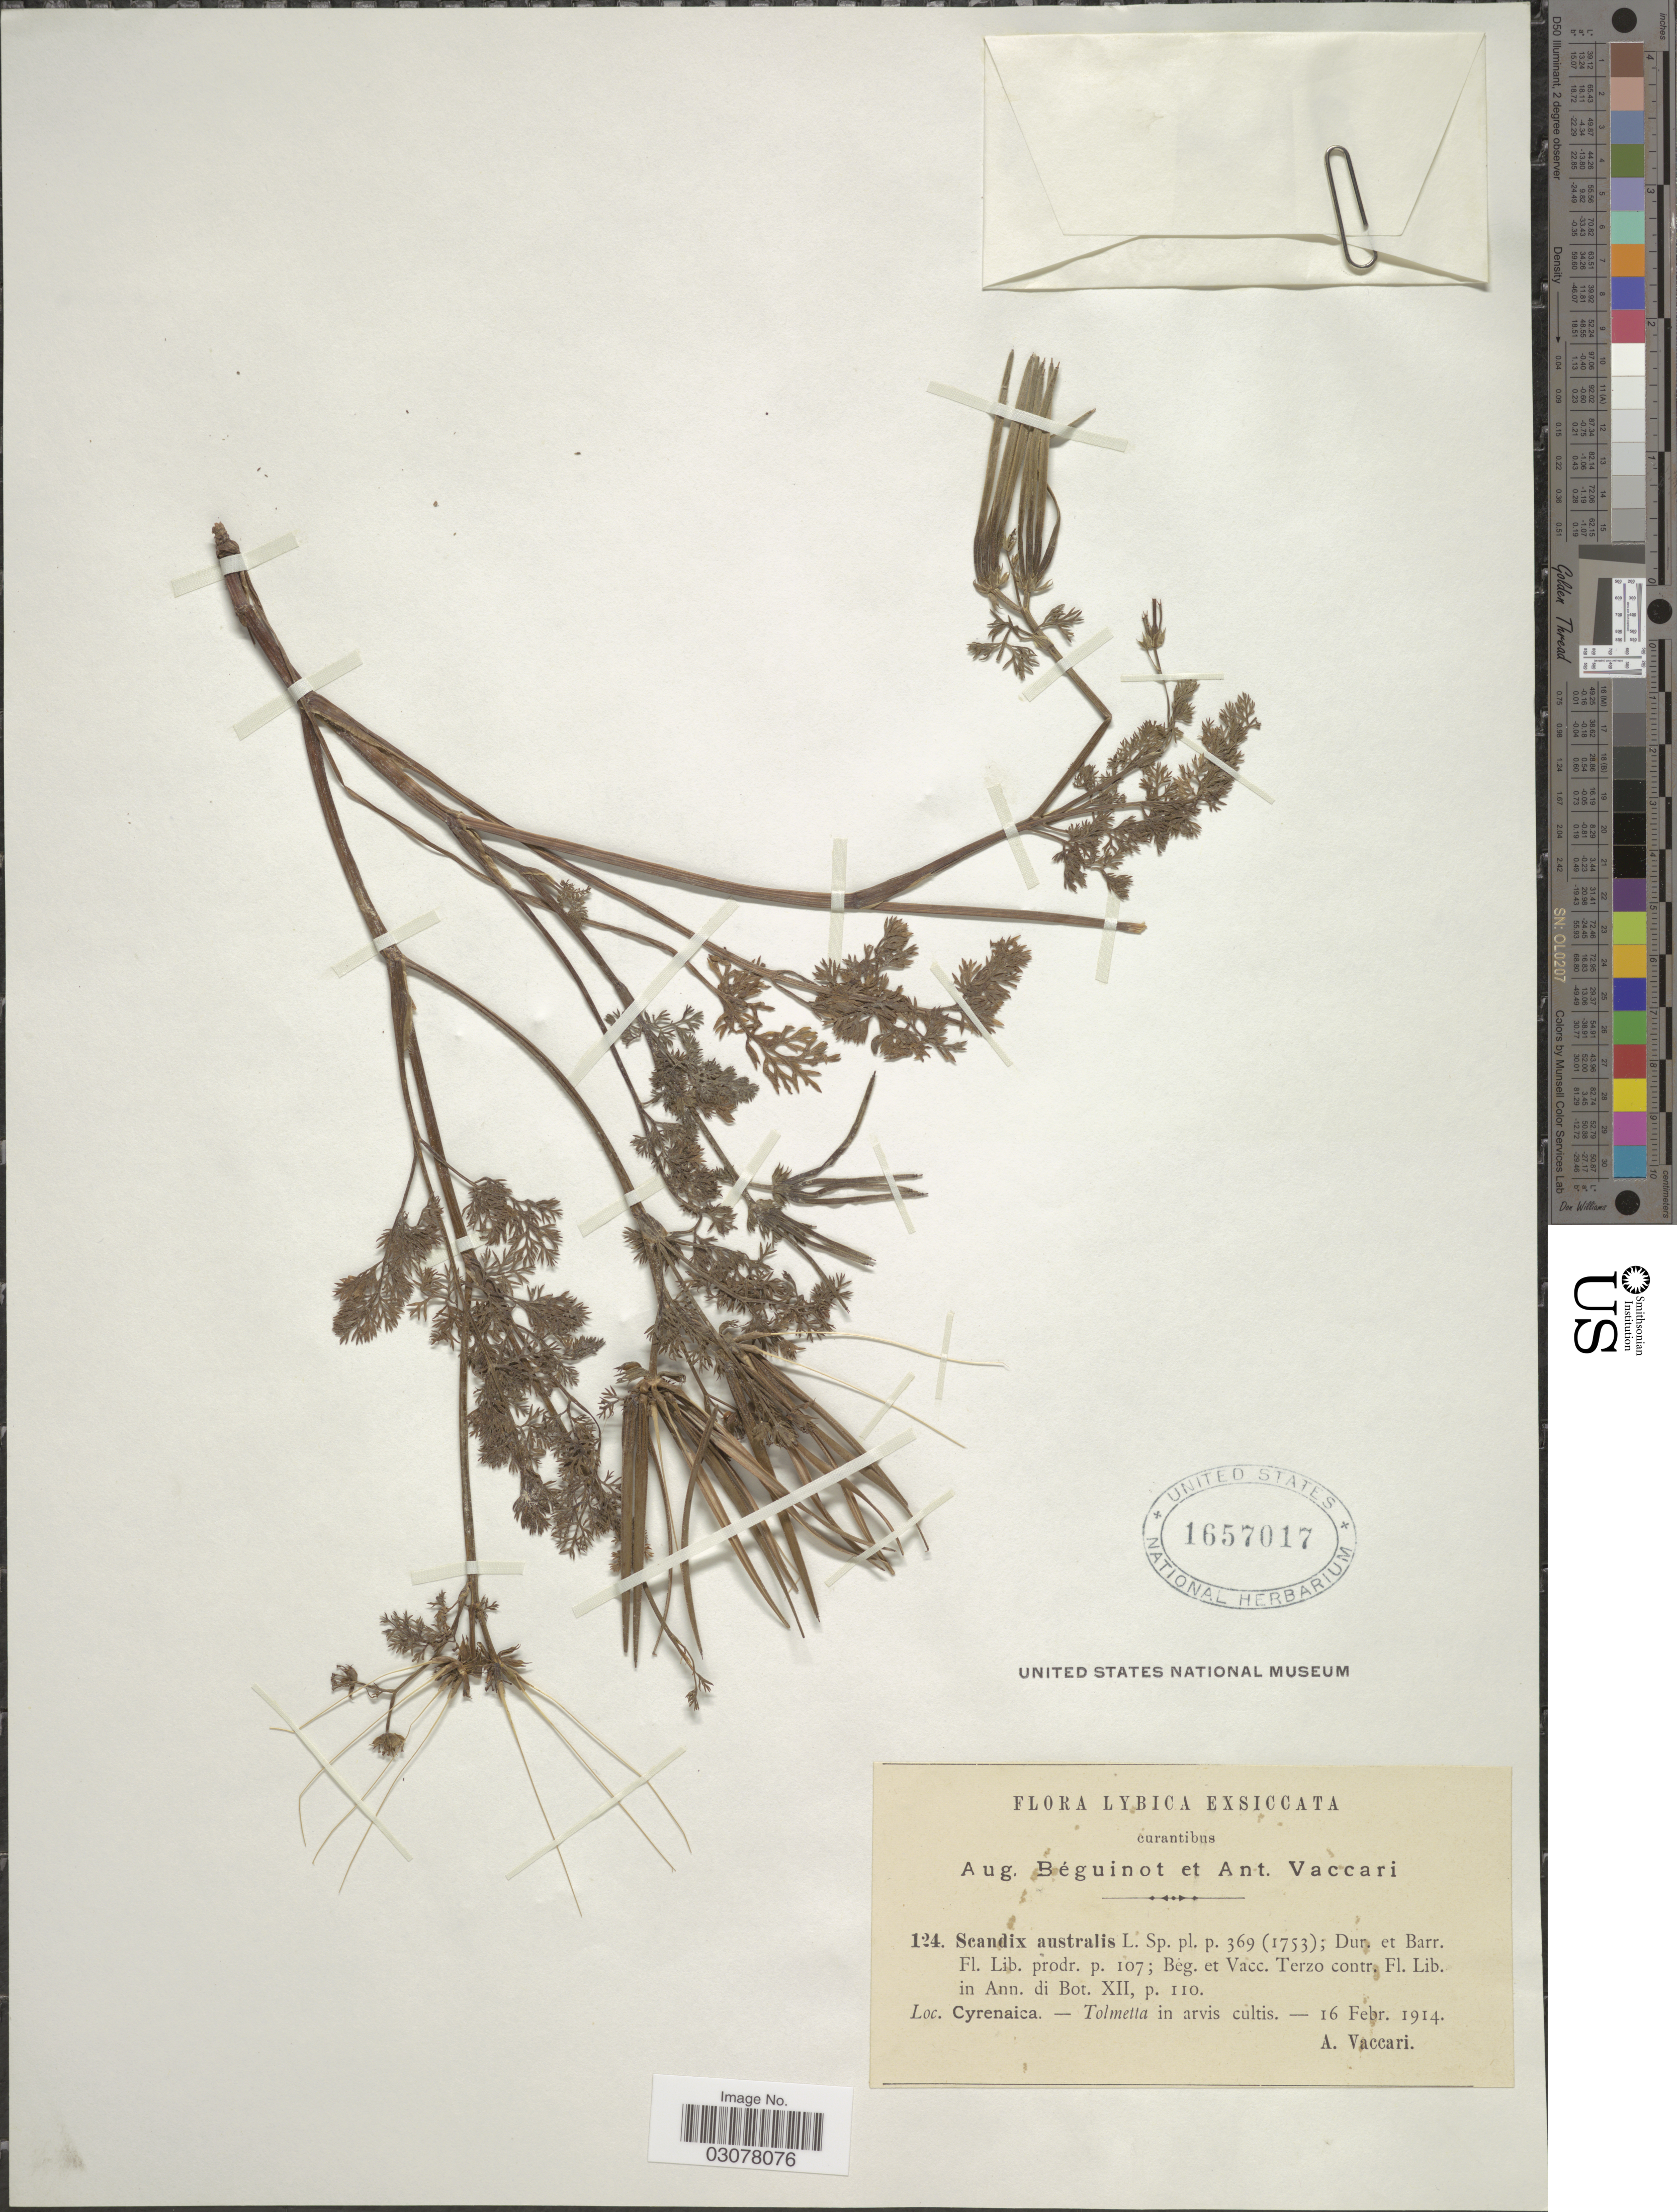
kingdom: Plantae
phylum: Tracheophyta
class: Magnoliopsida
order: Apiales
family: Apiaceae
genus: Scandix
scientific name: Scandix australis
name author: L.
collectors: A. Vaccari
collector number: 124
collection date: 1914-02-16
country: Libya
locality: Lybica. Cyrenaica. Tolmetta.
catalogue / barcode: US 1657017